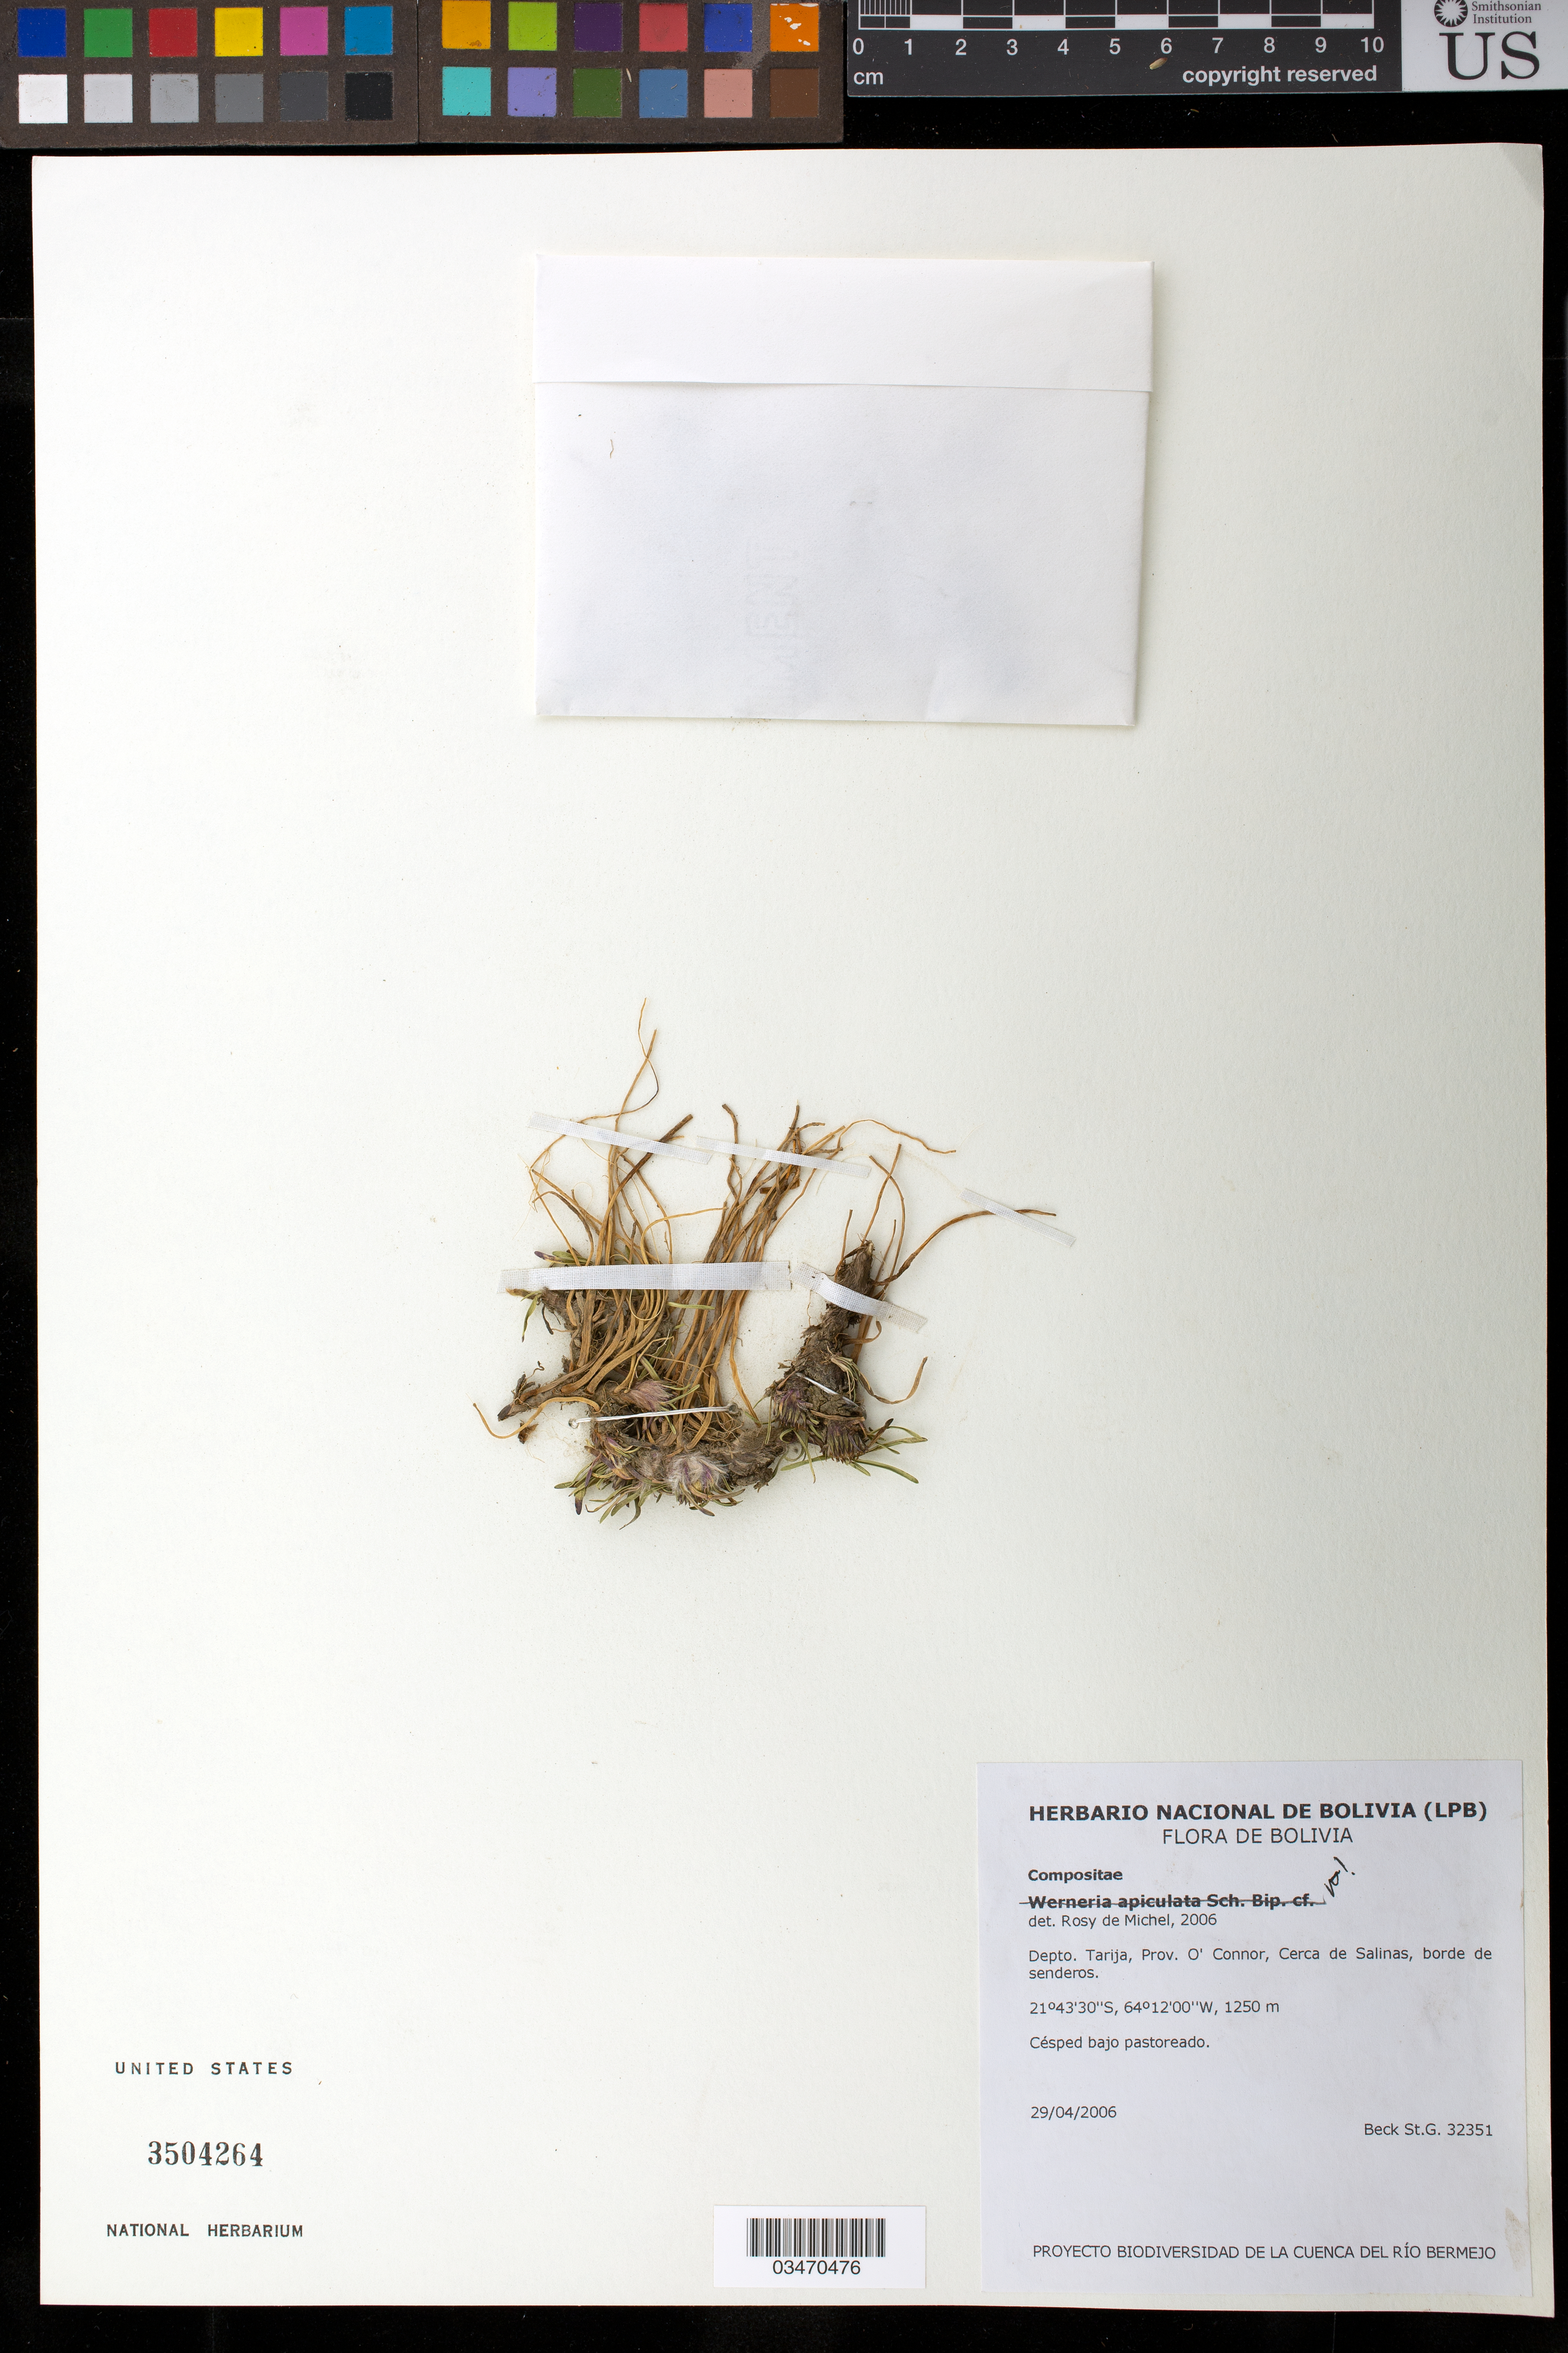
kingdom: Plantae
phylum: Tracheophyta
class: Magnoliopsida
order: Asterales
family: Asteraceae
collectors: S. Beck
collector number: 32351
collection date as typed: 29 Apr 2006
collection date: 2006-04-29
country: Bolivia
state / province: Tarija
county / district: O'Conner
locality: Cerca de Salinas, borde di senderos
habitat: Cesped bajo pastoreado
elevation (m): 1250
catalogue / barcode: US 3504264